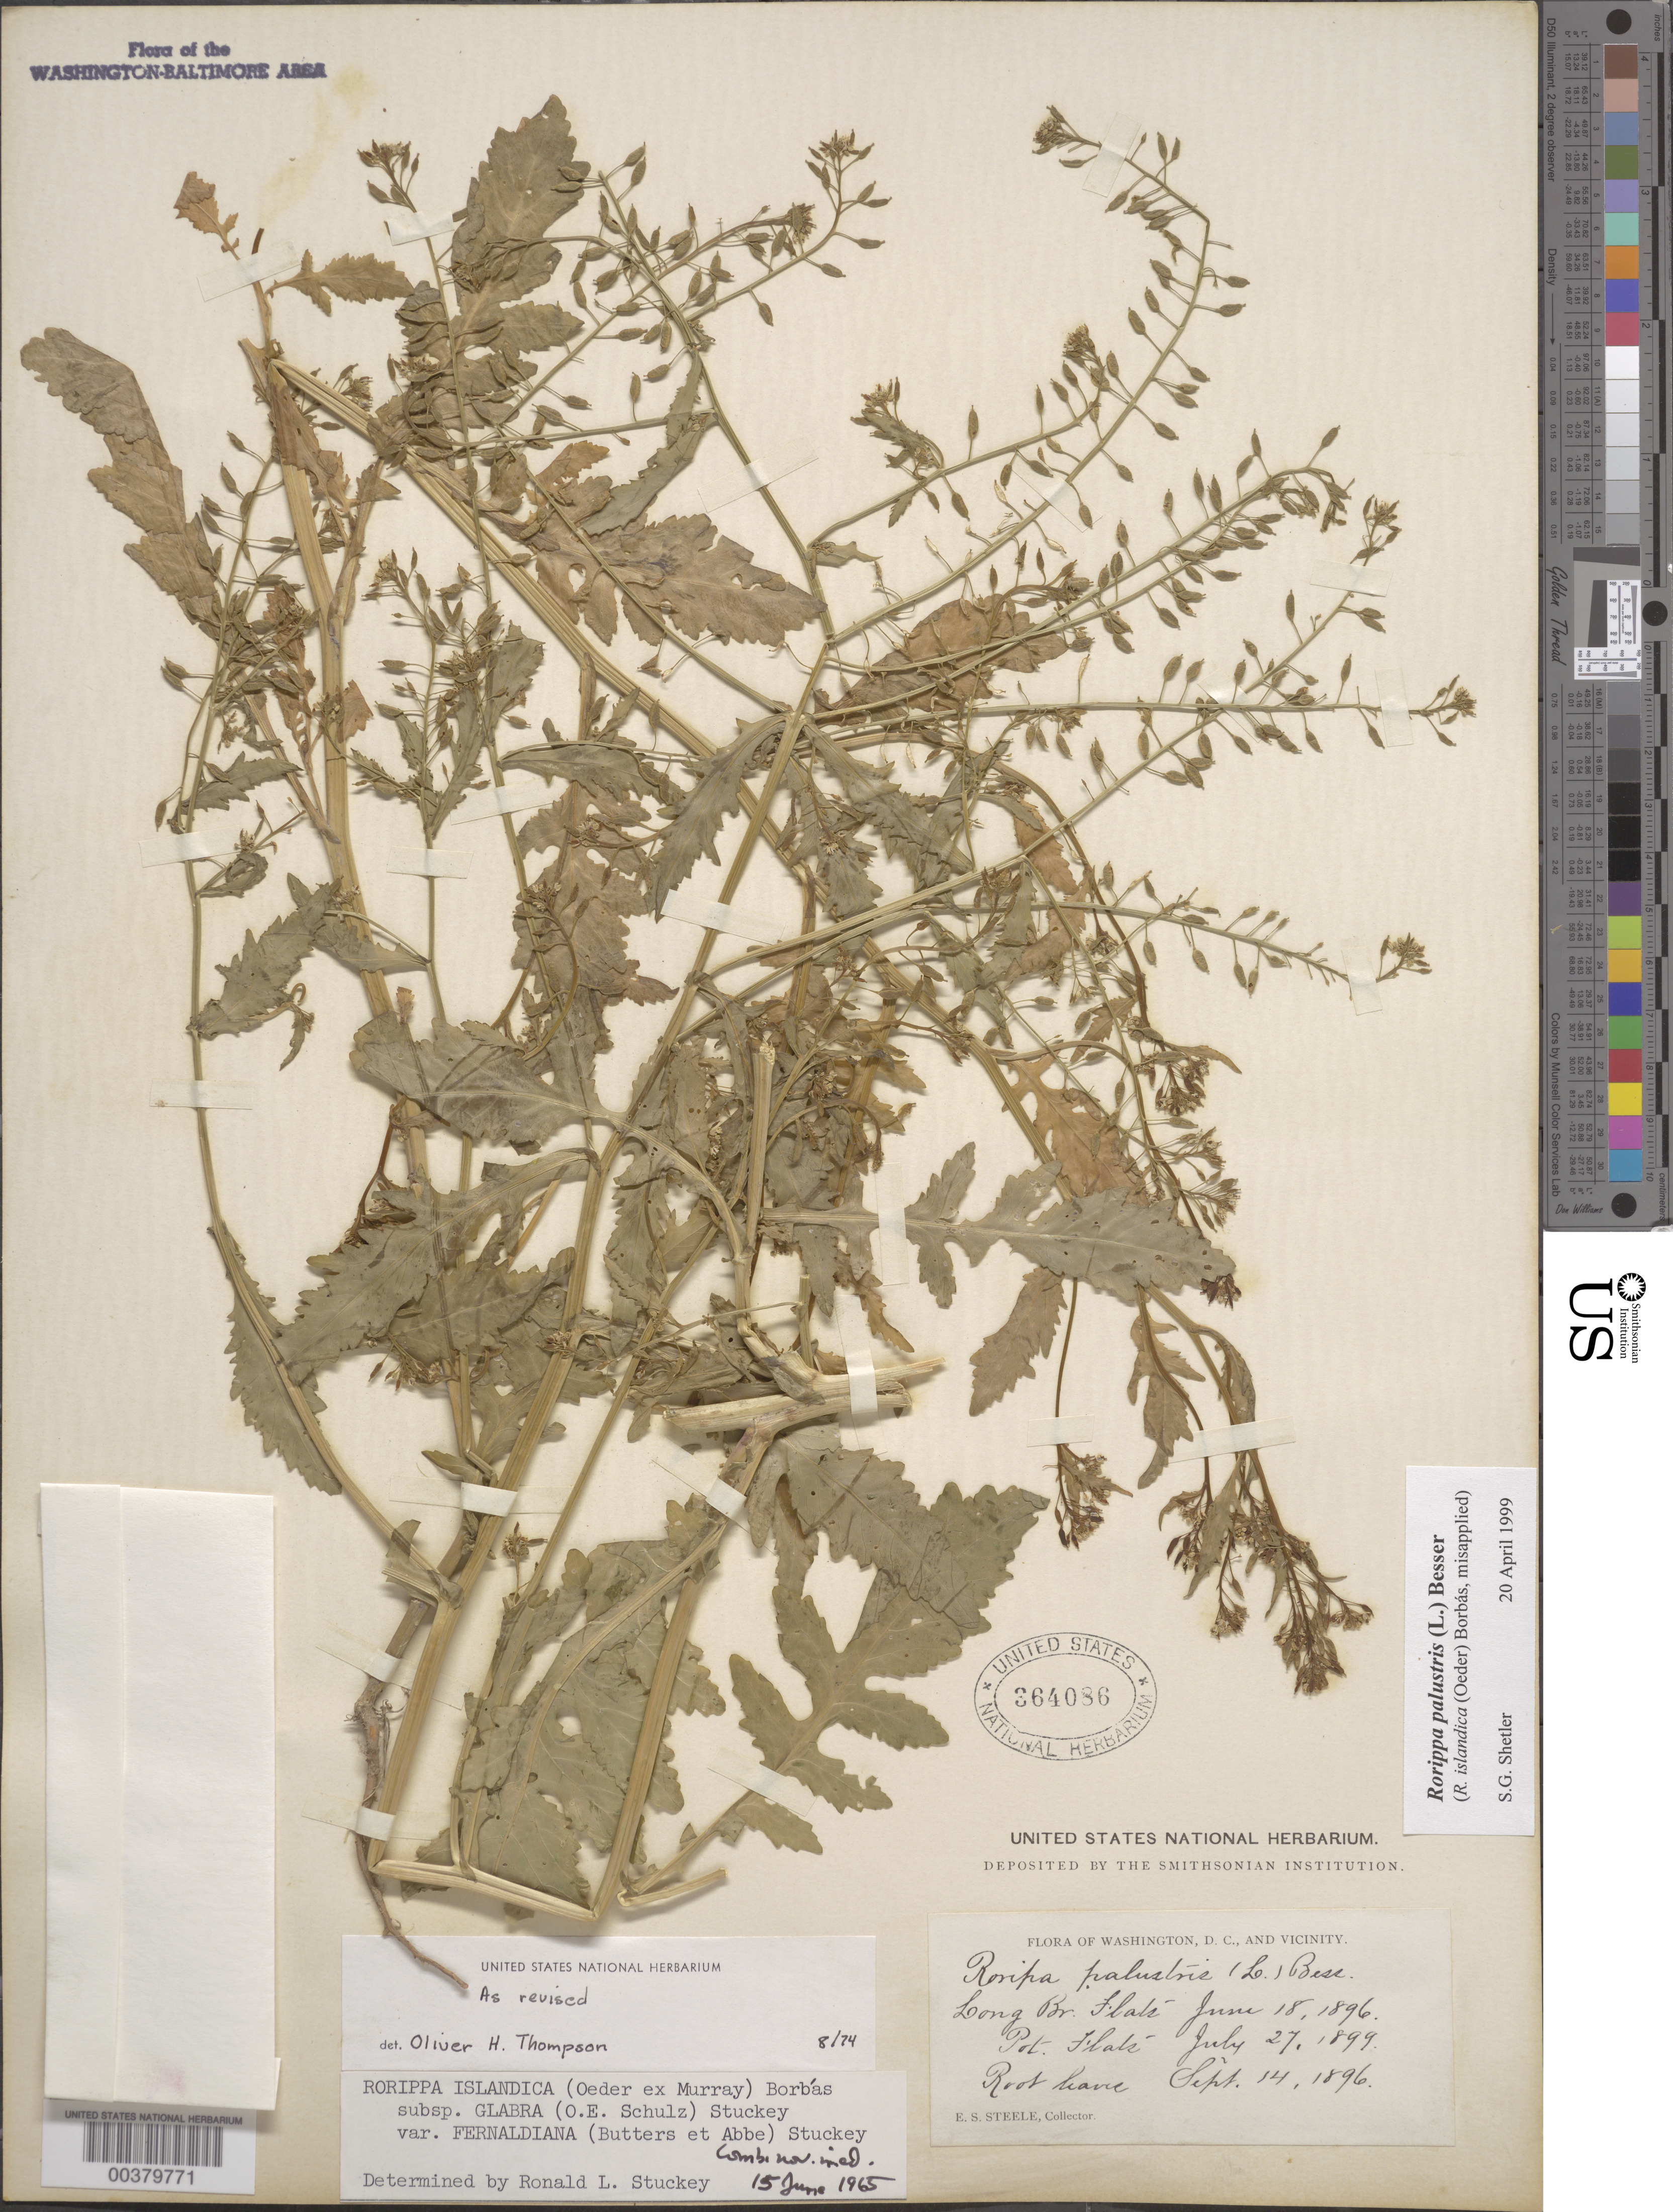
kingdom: Plantae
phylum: Tracheophyta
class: Magnoliopsida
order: Brassicales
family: Brassicaceae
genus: Rorippa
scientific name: Rorippa palustris var. fernaldiana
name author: (Butters & Abbe) Stuckey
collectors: E. Steele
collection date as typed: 18 Jun 1896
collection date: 1896-06-18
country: United States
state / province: District of Columbia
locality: Long Bridge flats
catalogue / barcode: US 364086